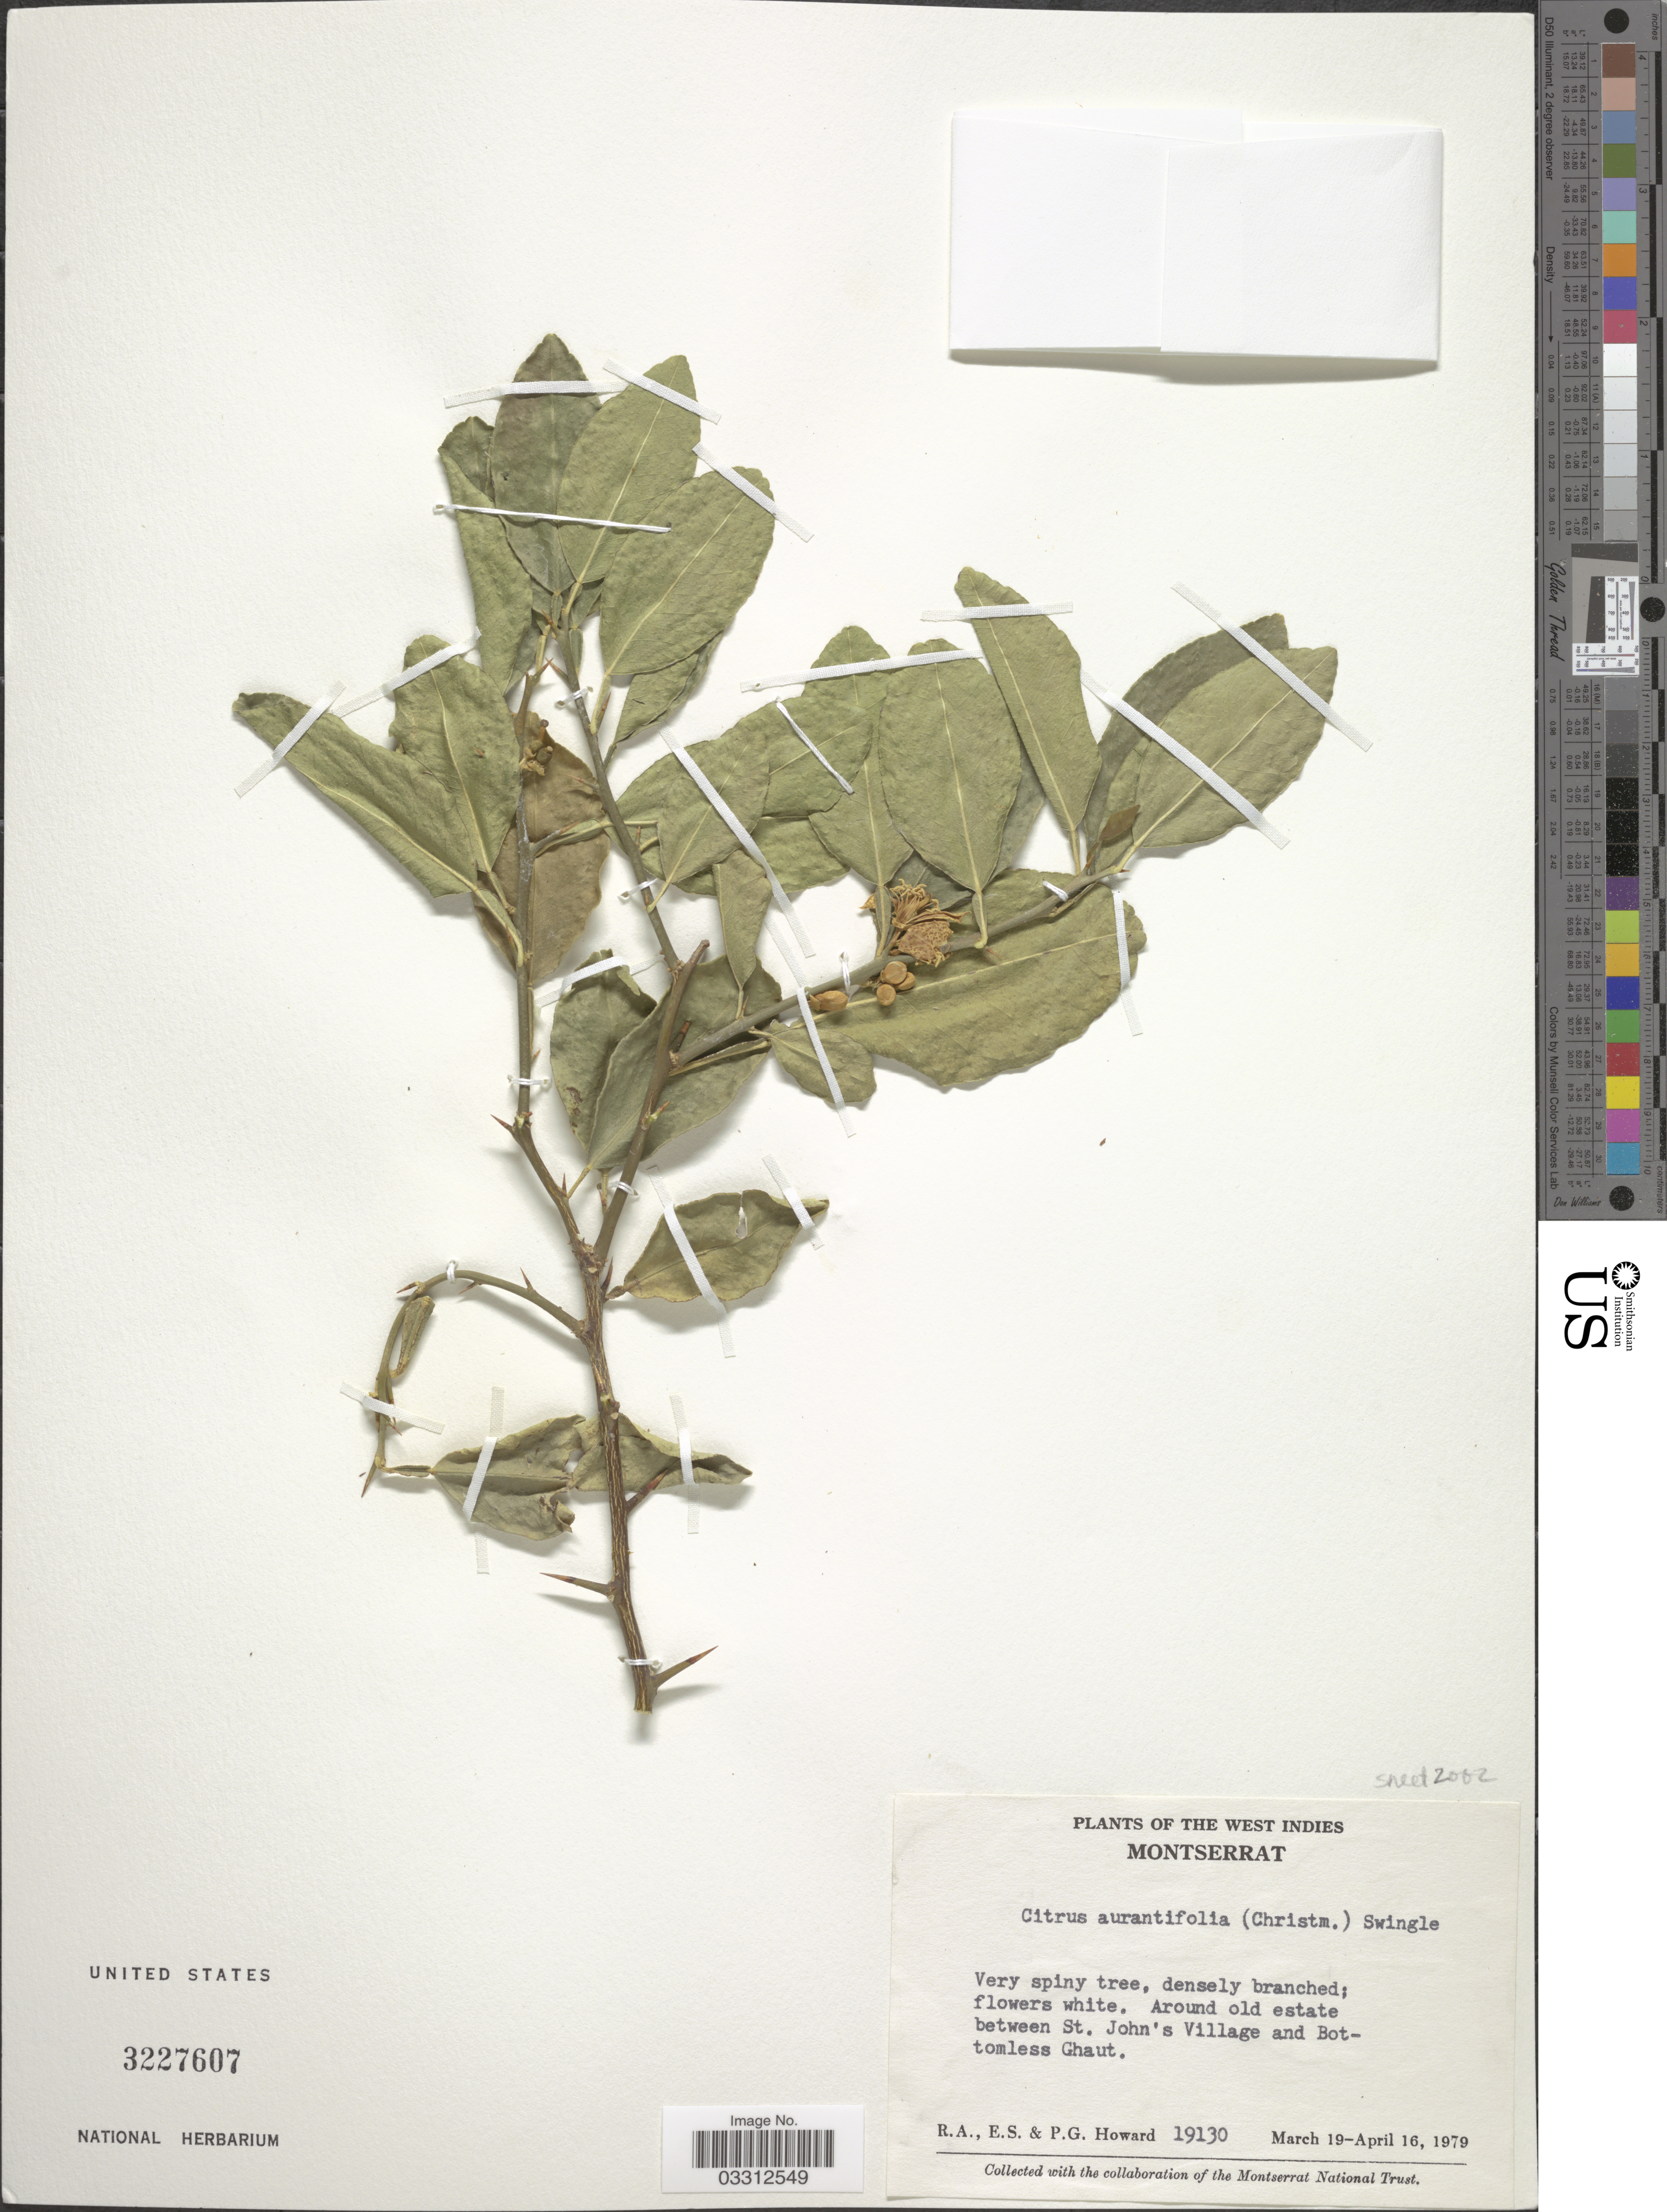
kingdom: Plantae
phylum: Tracheophyta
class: Magnoliopsida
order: Sapindales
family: Rutaceae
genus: Citrus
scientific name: Citrus x aurantifolia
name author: (Christm.) Swingle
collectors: R. A. Howard, E. S. Howard & P. Howard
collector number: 19130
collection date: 1979-03-19/1979-04-16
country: Montserrat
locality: The West Indies. Around old estate between St. John's Village and Bottomless Ghaut.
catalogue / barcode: US 3227607